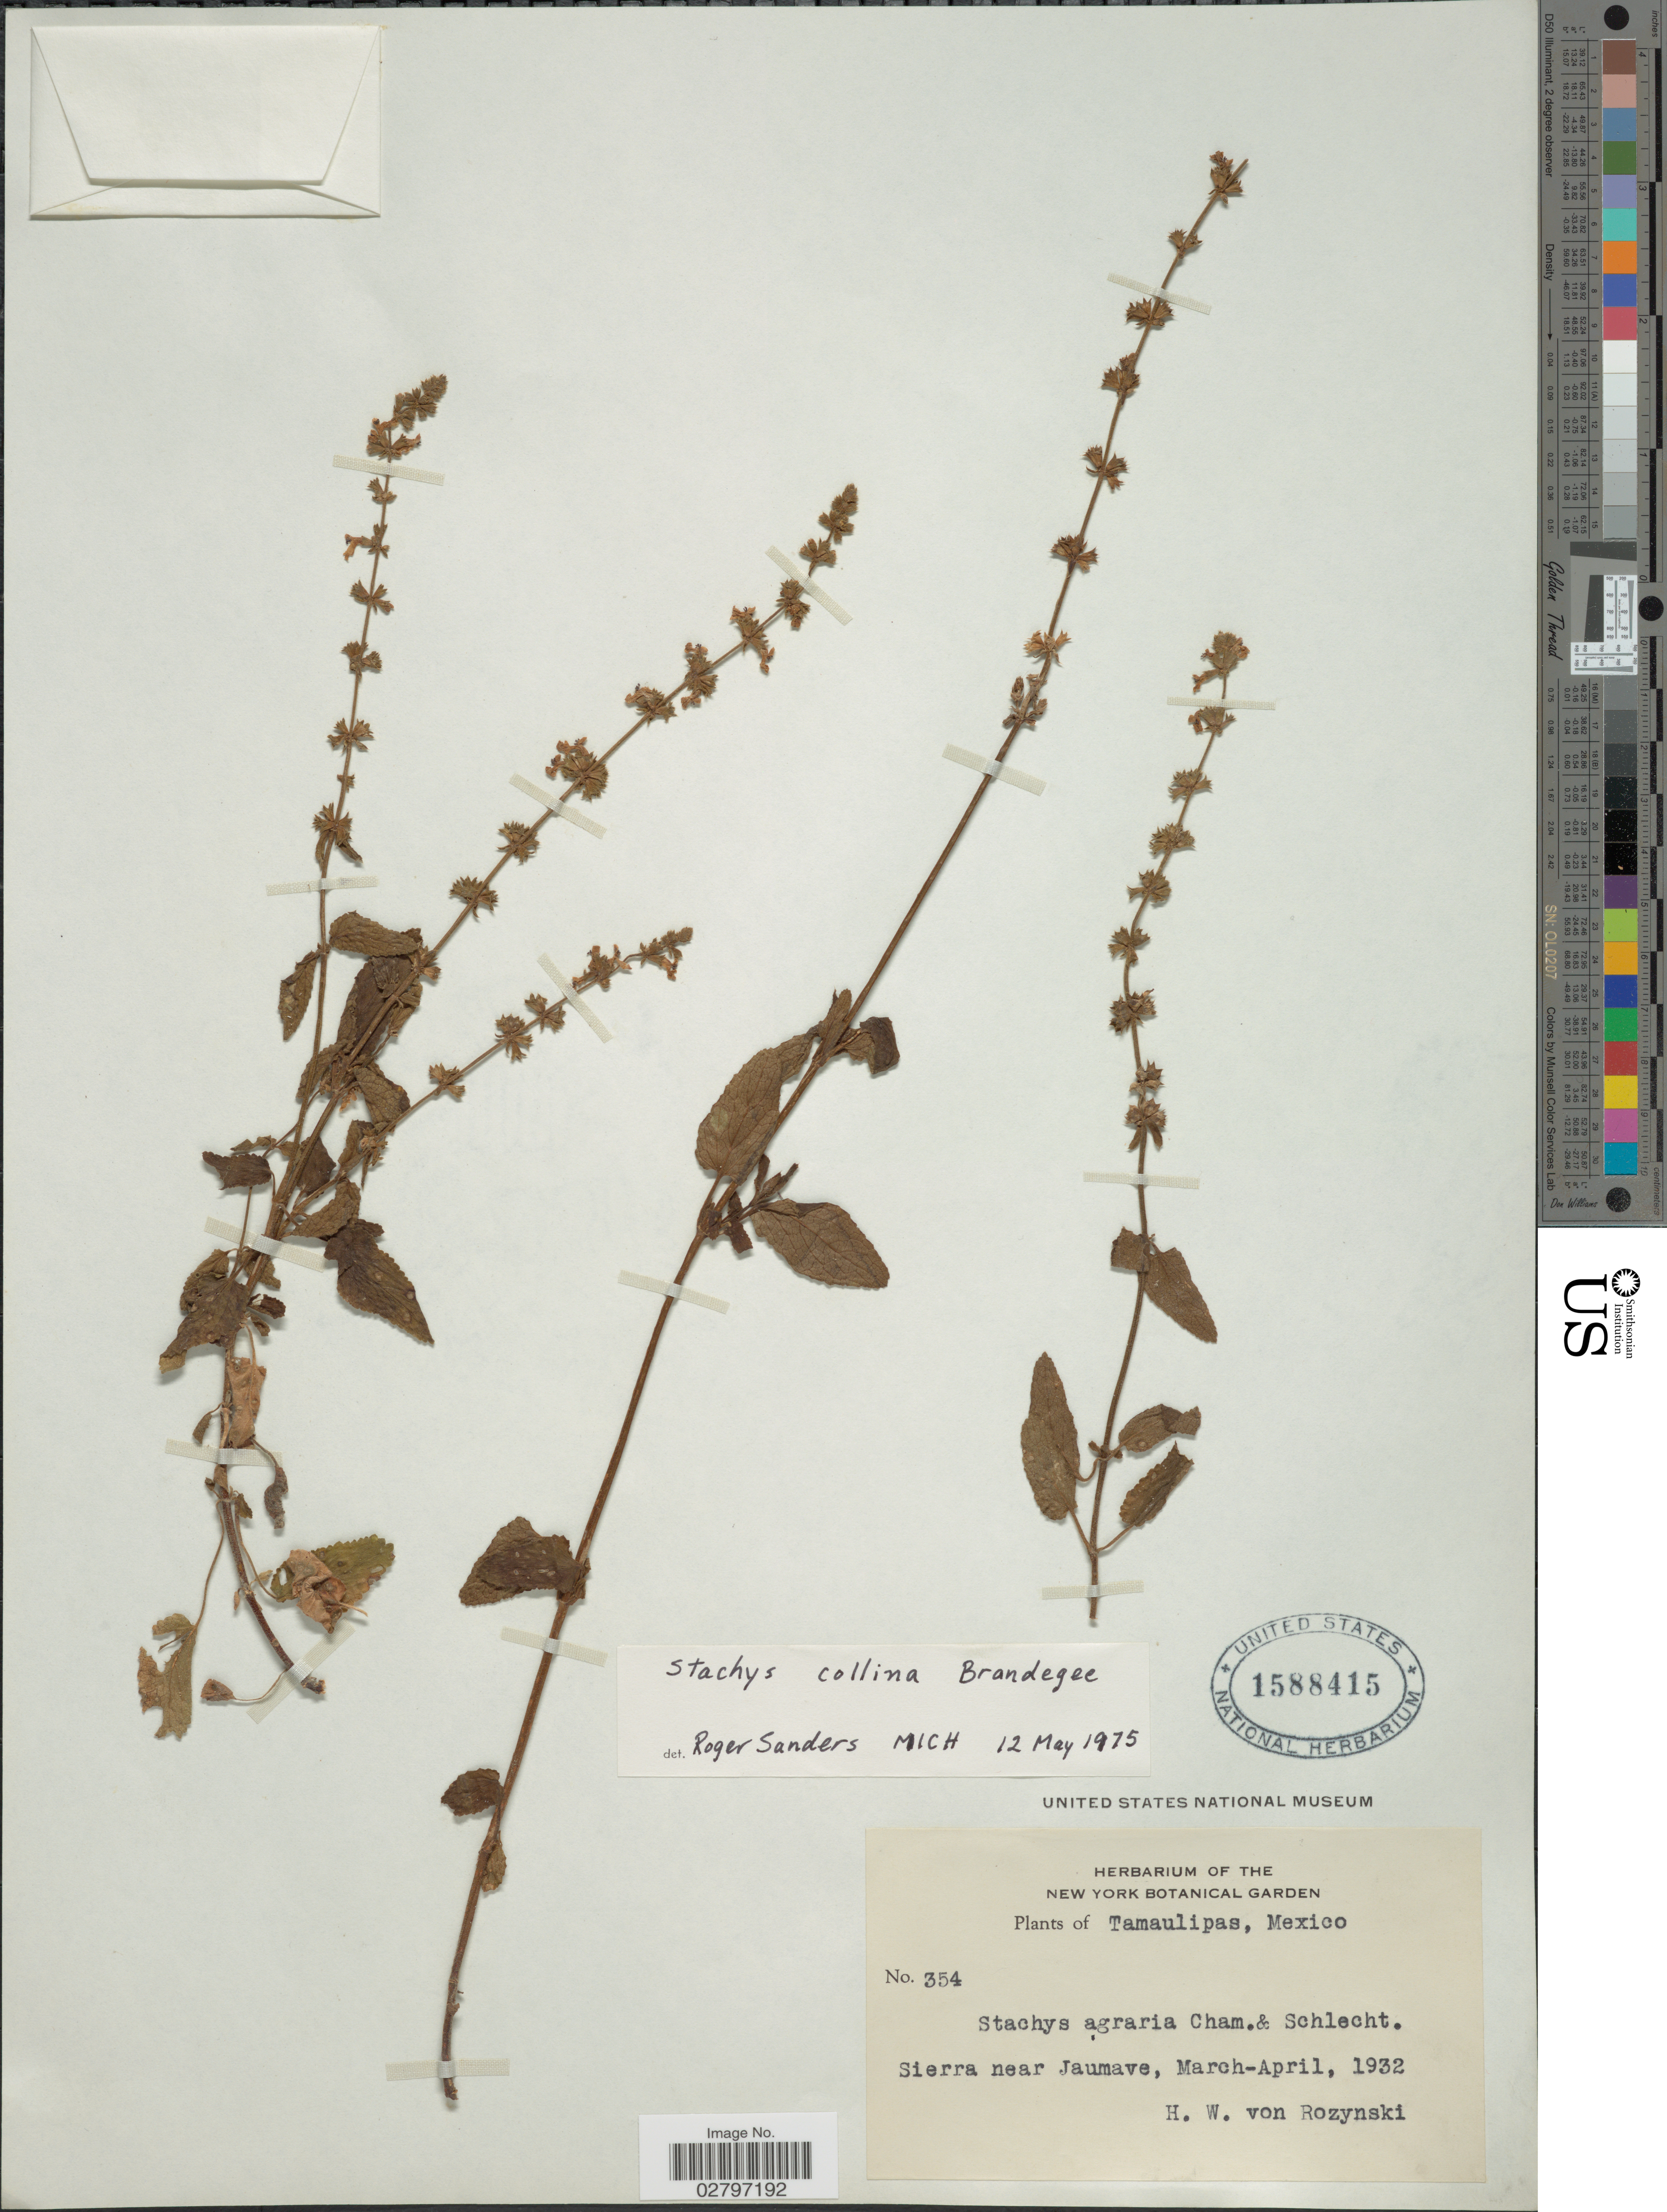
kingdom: Plantae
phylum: Tracheophyta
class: Magnoliopsida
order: Lamiales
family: Lamiaceae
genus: Stachys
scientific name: Stachys collina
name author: Brandegee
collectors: Rozynski, H. W. von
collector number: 354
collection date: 1932-03/1932-04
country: Mexico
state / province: Tamaulipas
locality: Sierra near Jaumave.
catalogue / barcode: US 1588415